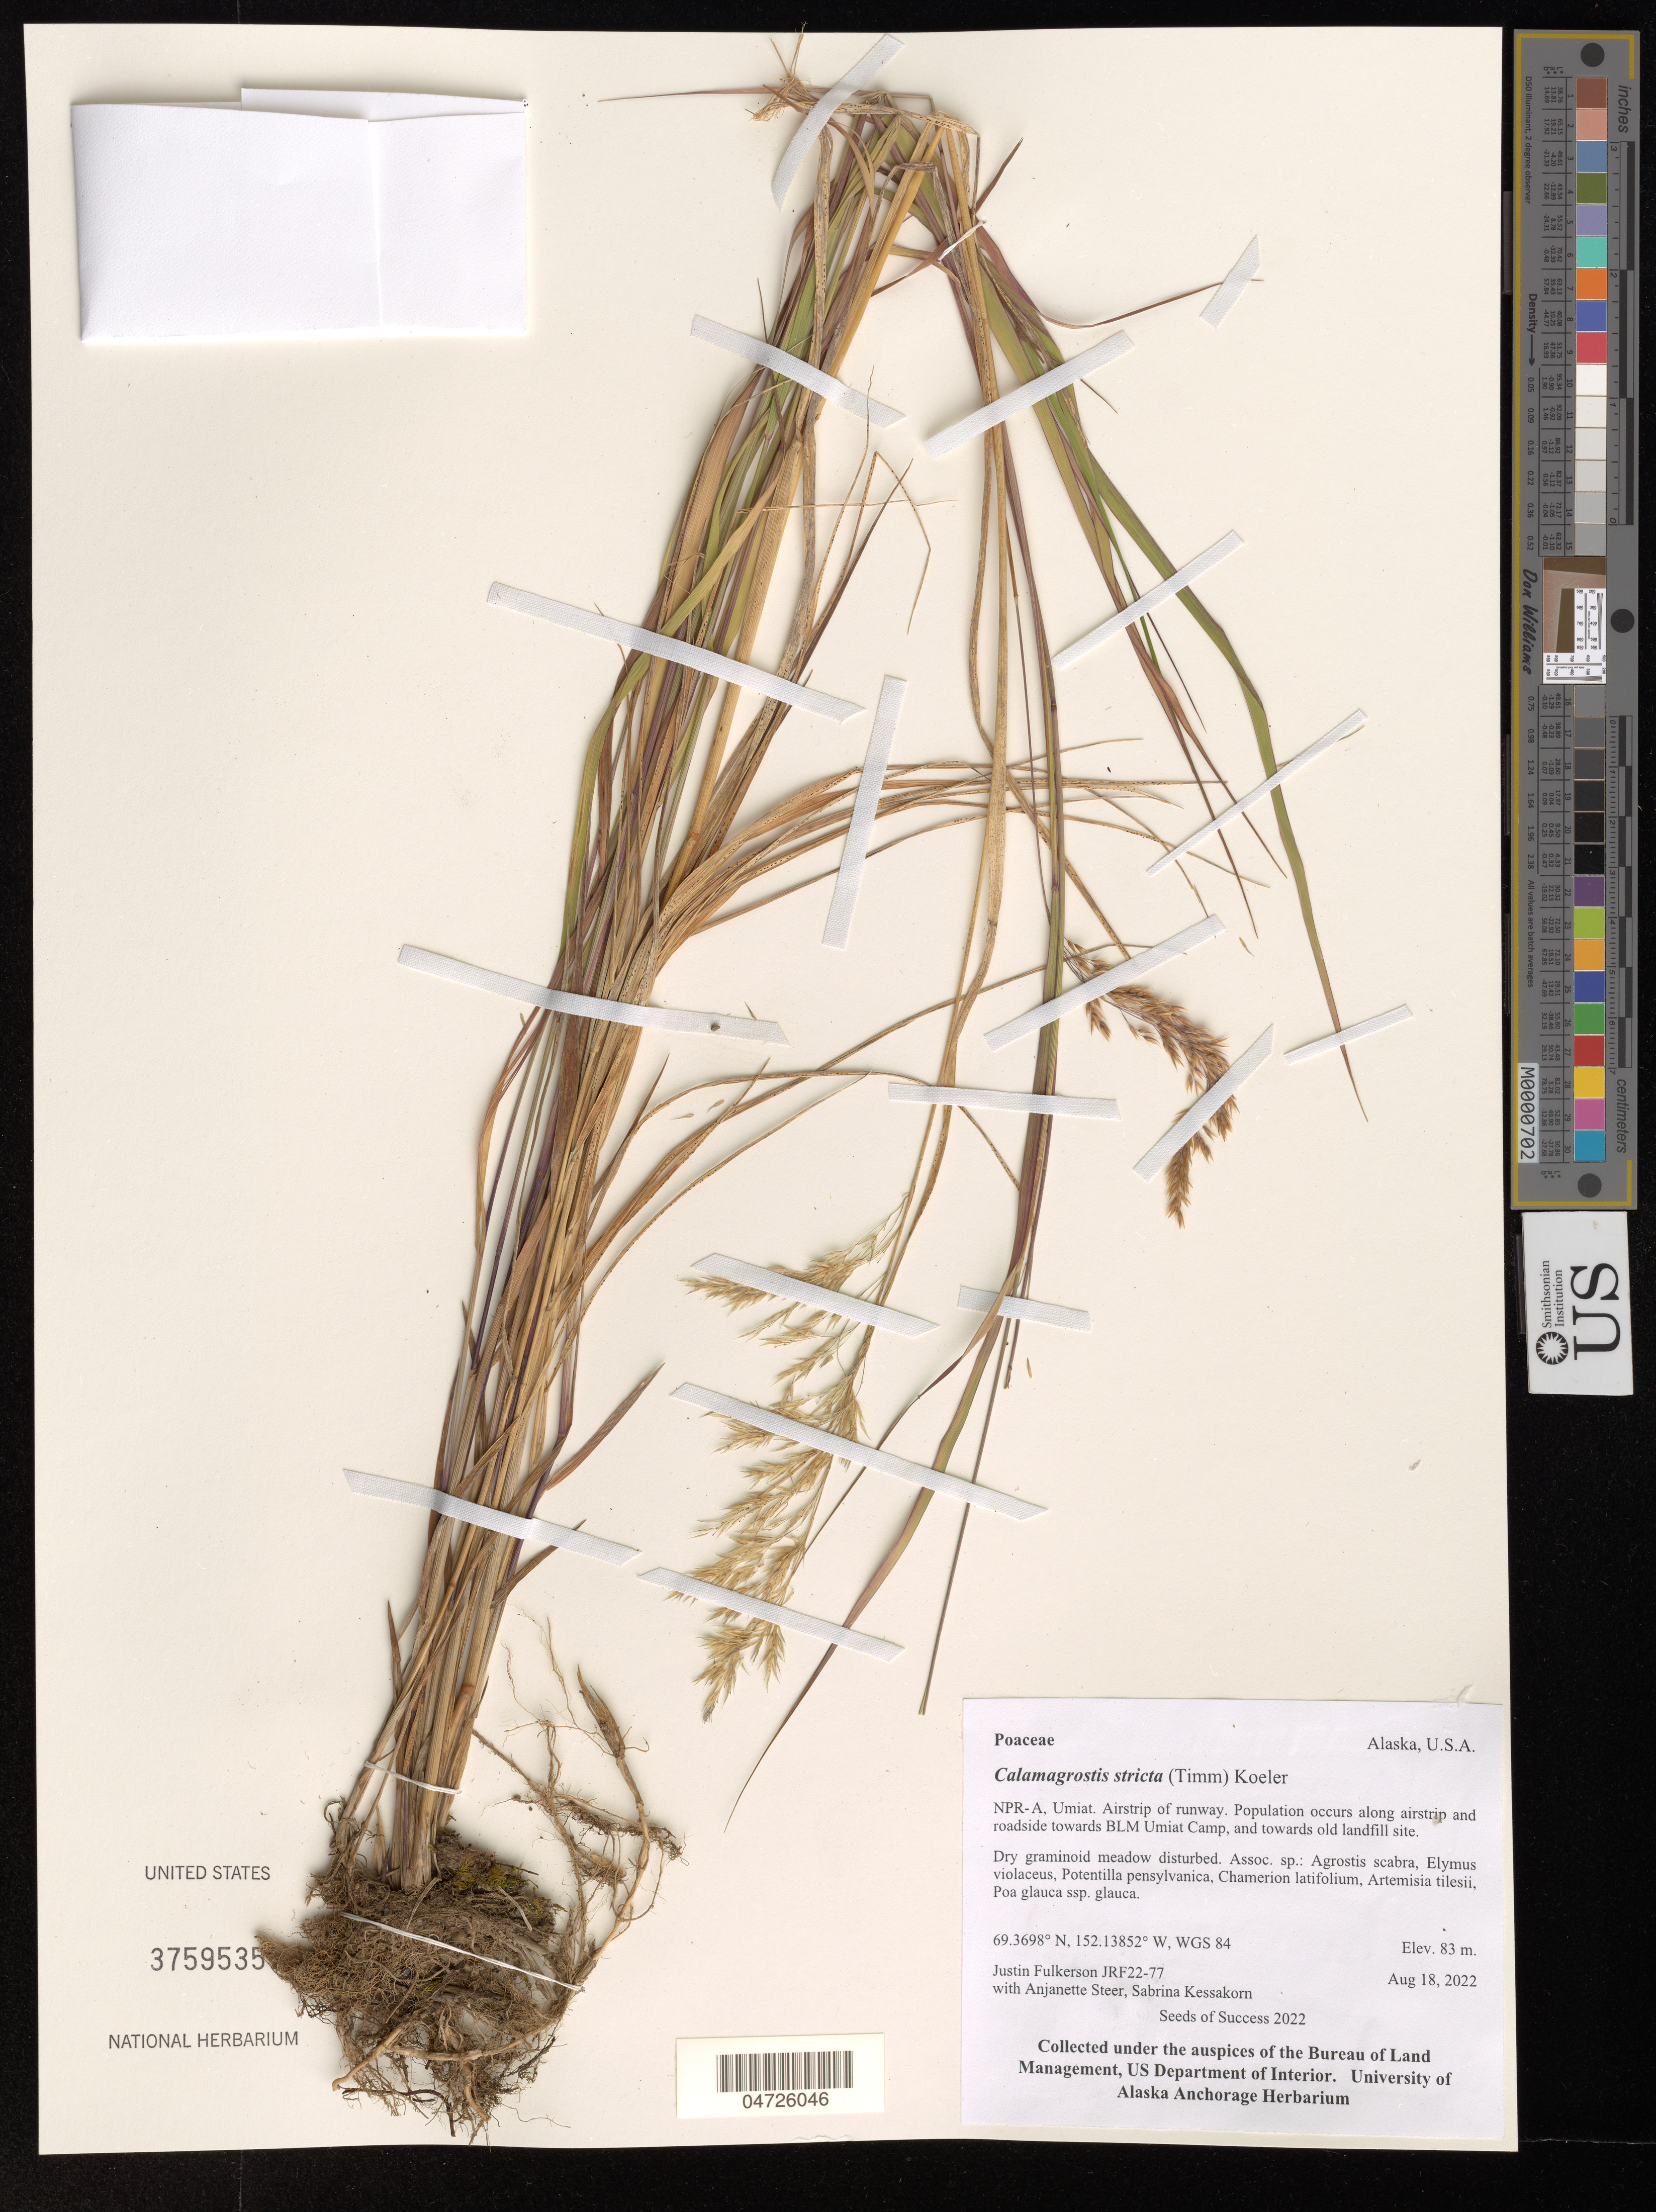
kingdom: Plantae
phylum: Tracheophyta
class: Liliopsida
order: Poales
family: Poaceae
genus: Calamagrostis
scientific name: Calamagrostis stricta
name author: (Timm) Koeler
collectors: J. Fulkerson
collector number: JRF22-77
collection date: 2022-08-18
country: United States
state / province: Alaska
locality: NPR-A, Umiat. Airstrip of runway. Population occurs along airstrip and roadside towards BLM Umiat Camp, and towards old landfill site. WGS84.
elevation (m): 83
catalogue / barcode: US 3759535